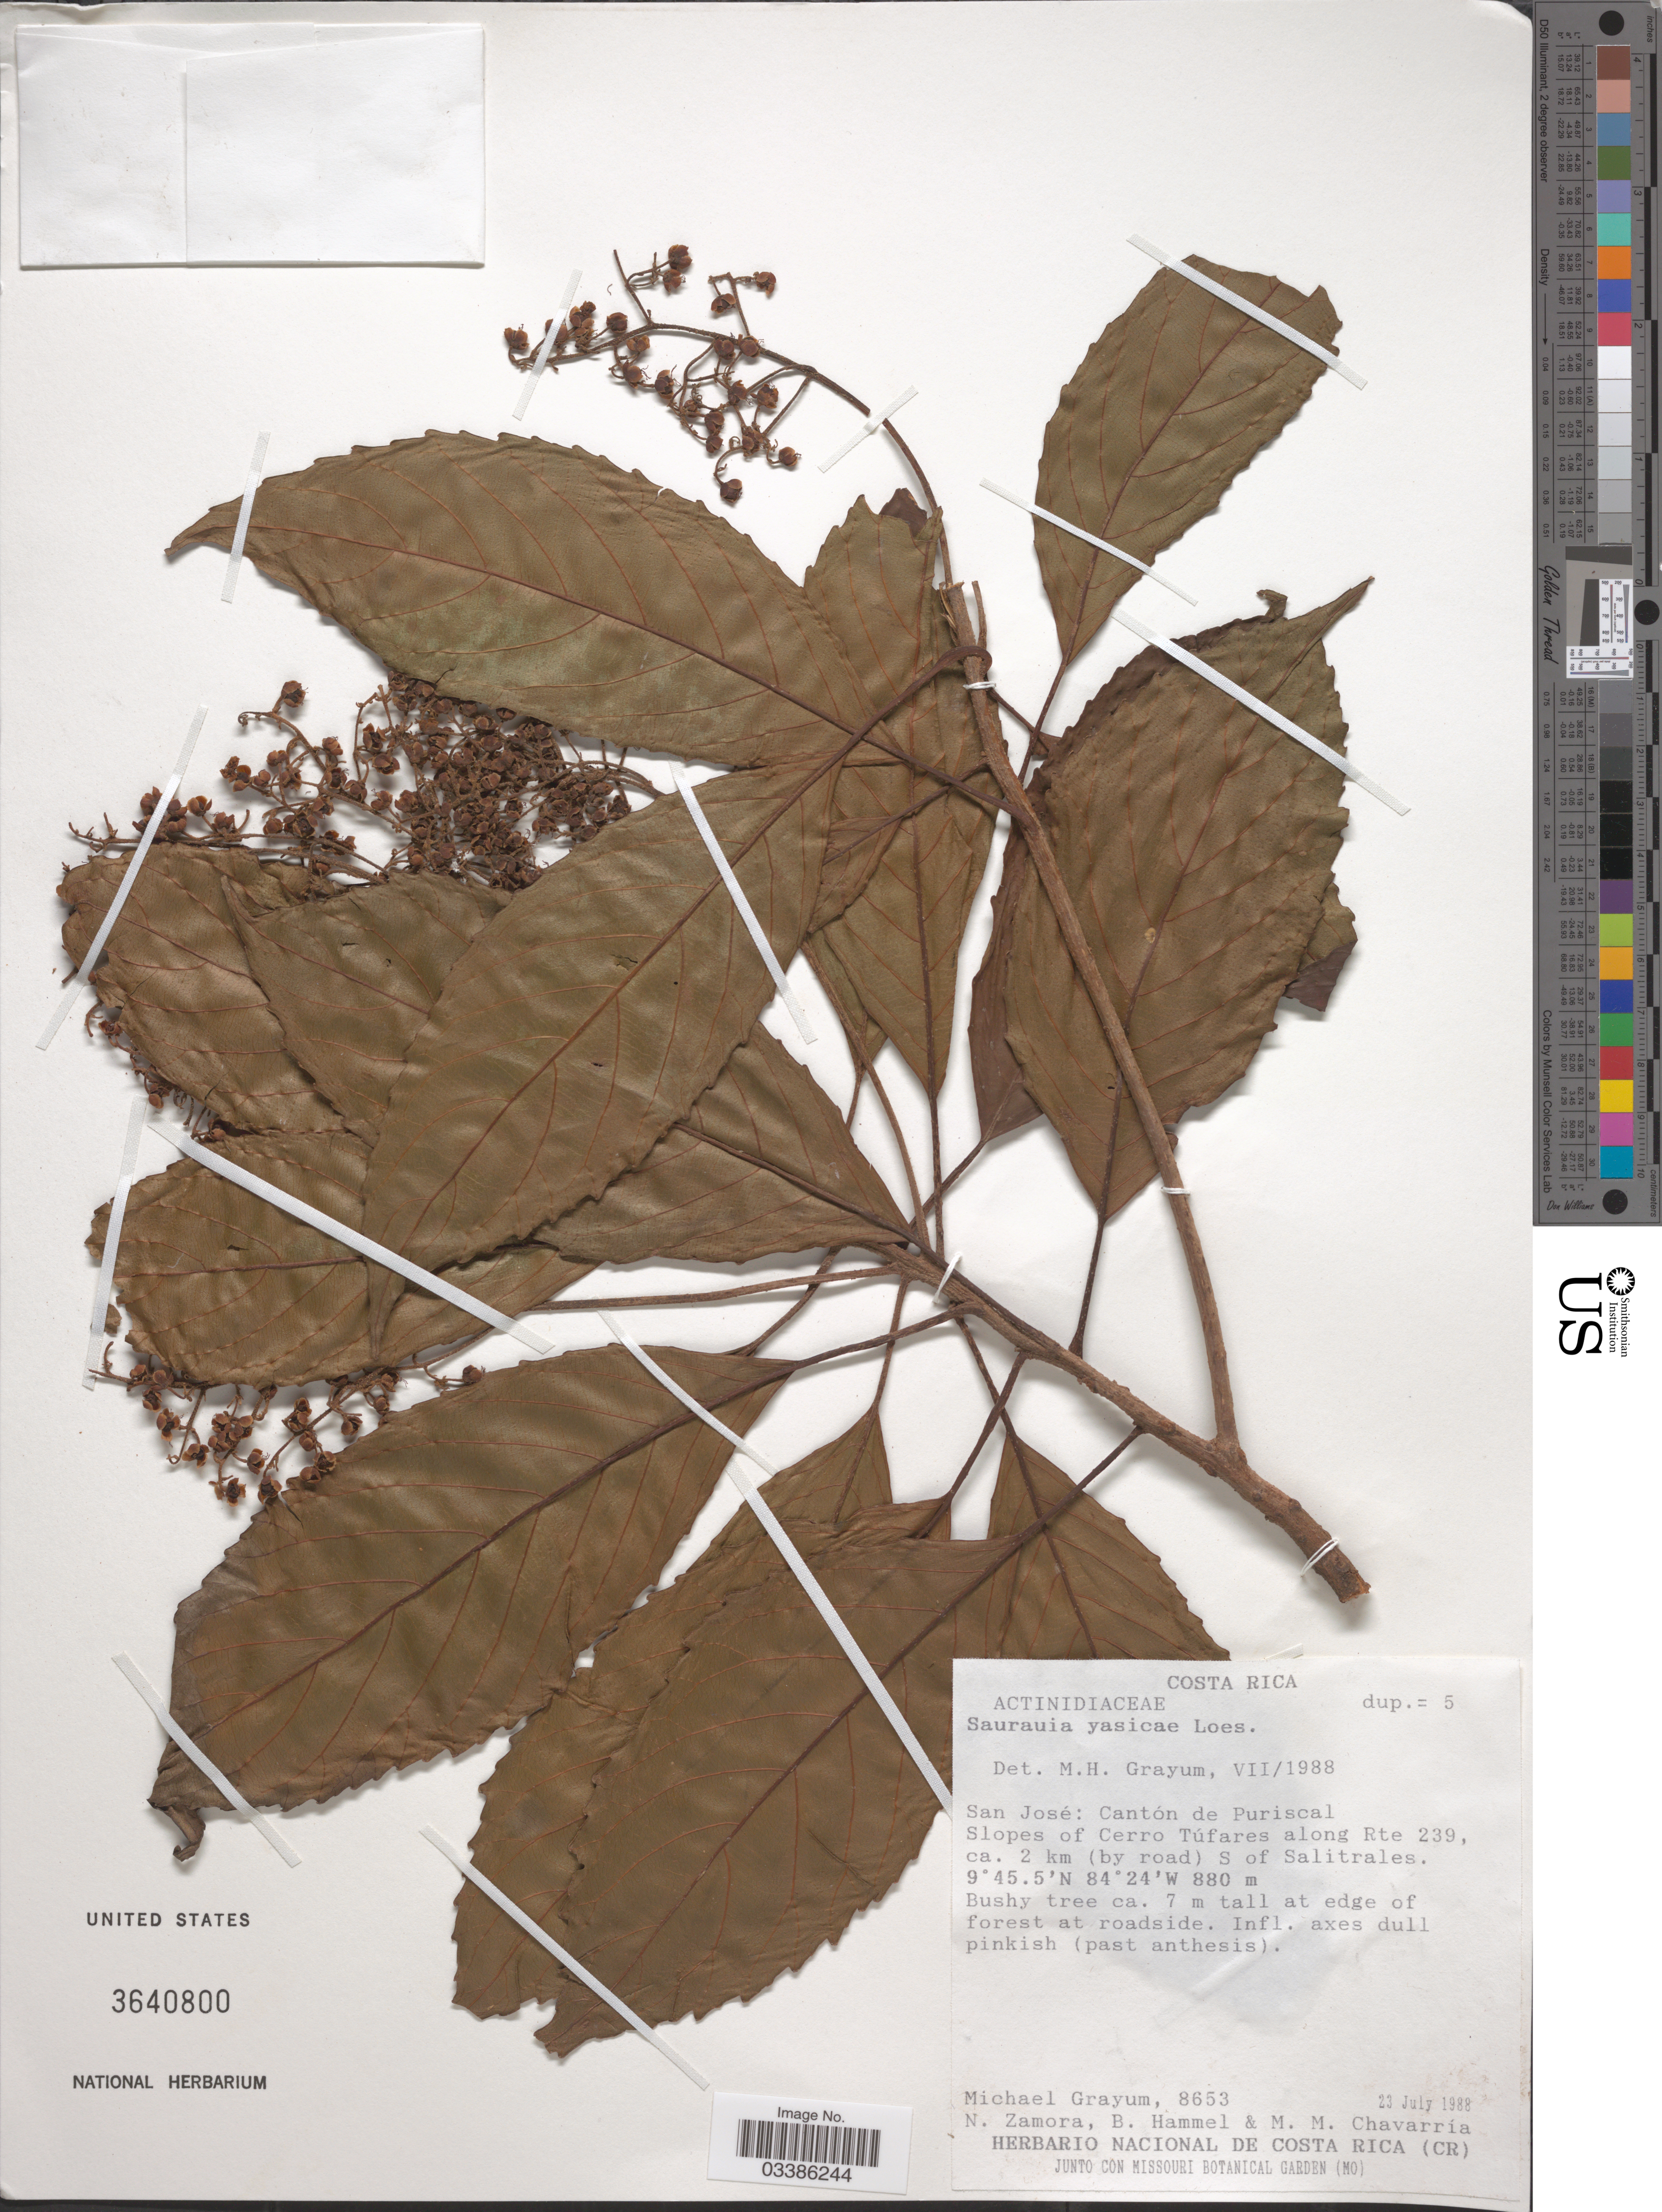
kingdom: Plantae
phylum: Tracheophyta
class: Magnoliopsida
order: Ericales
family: Actinidiaceae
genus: Saurauia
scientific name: Saurauia yasicae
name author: Loes.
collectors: M. H. Grayum, N. Zamora, B. Hammel & M. Chavarría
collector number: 8653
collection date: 1988-07-23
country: Costa Rica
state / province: San José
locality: Cantón de Puriscal. Slopes of Cerro Túfares along Rte 239, ca. 2 km (by road) S of Salitrales.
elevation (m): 880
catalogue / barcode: US 3640800